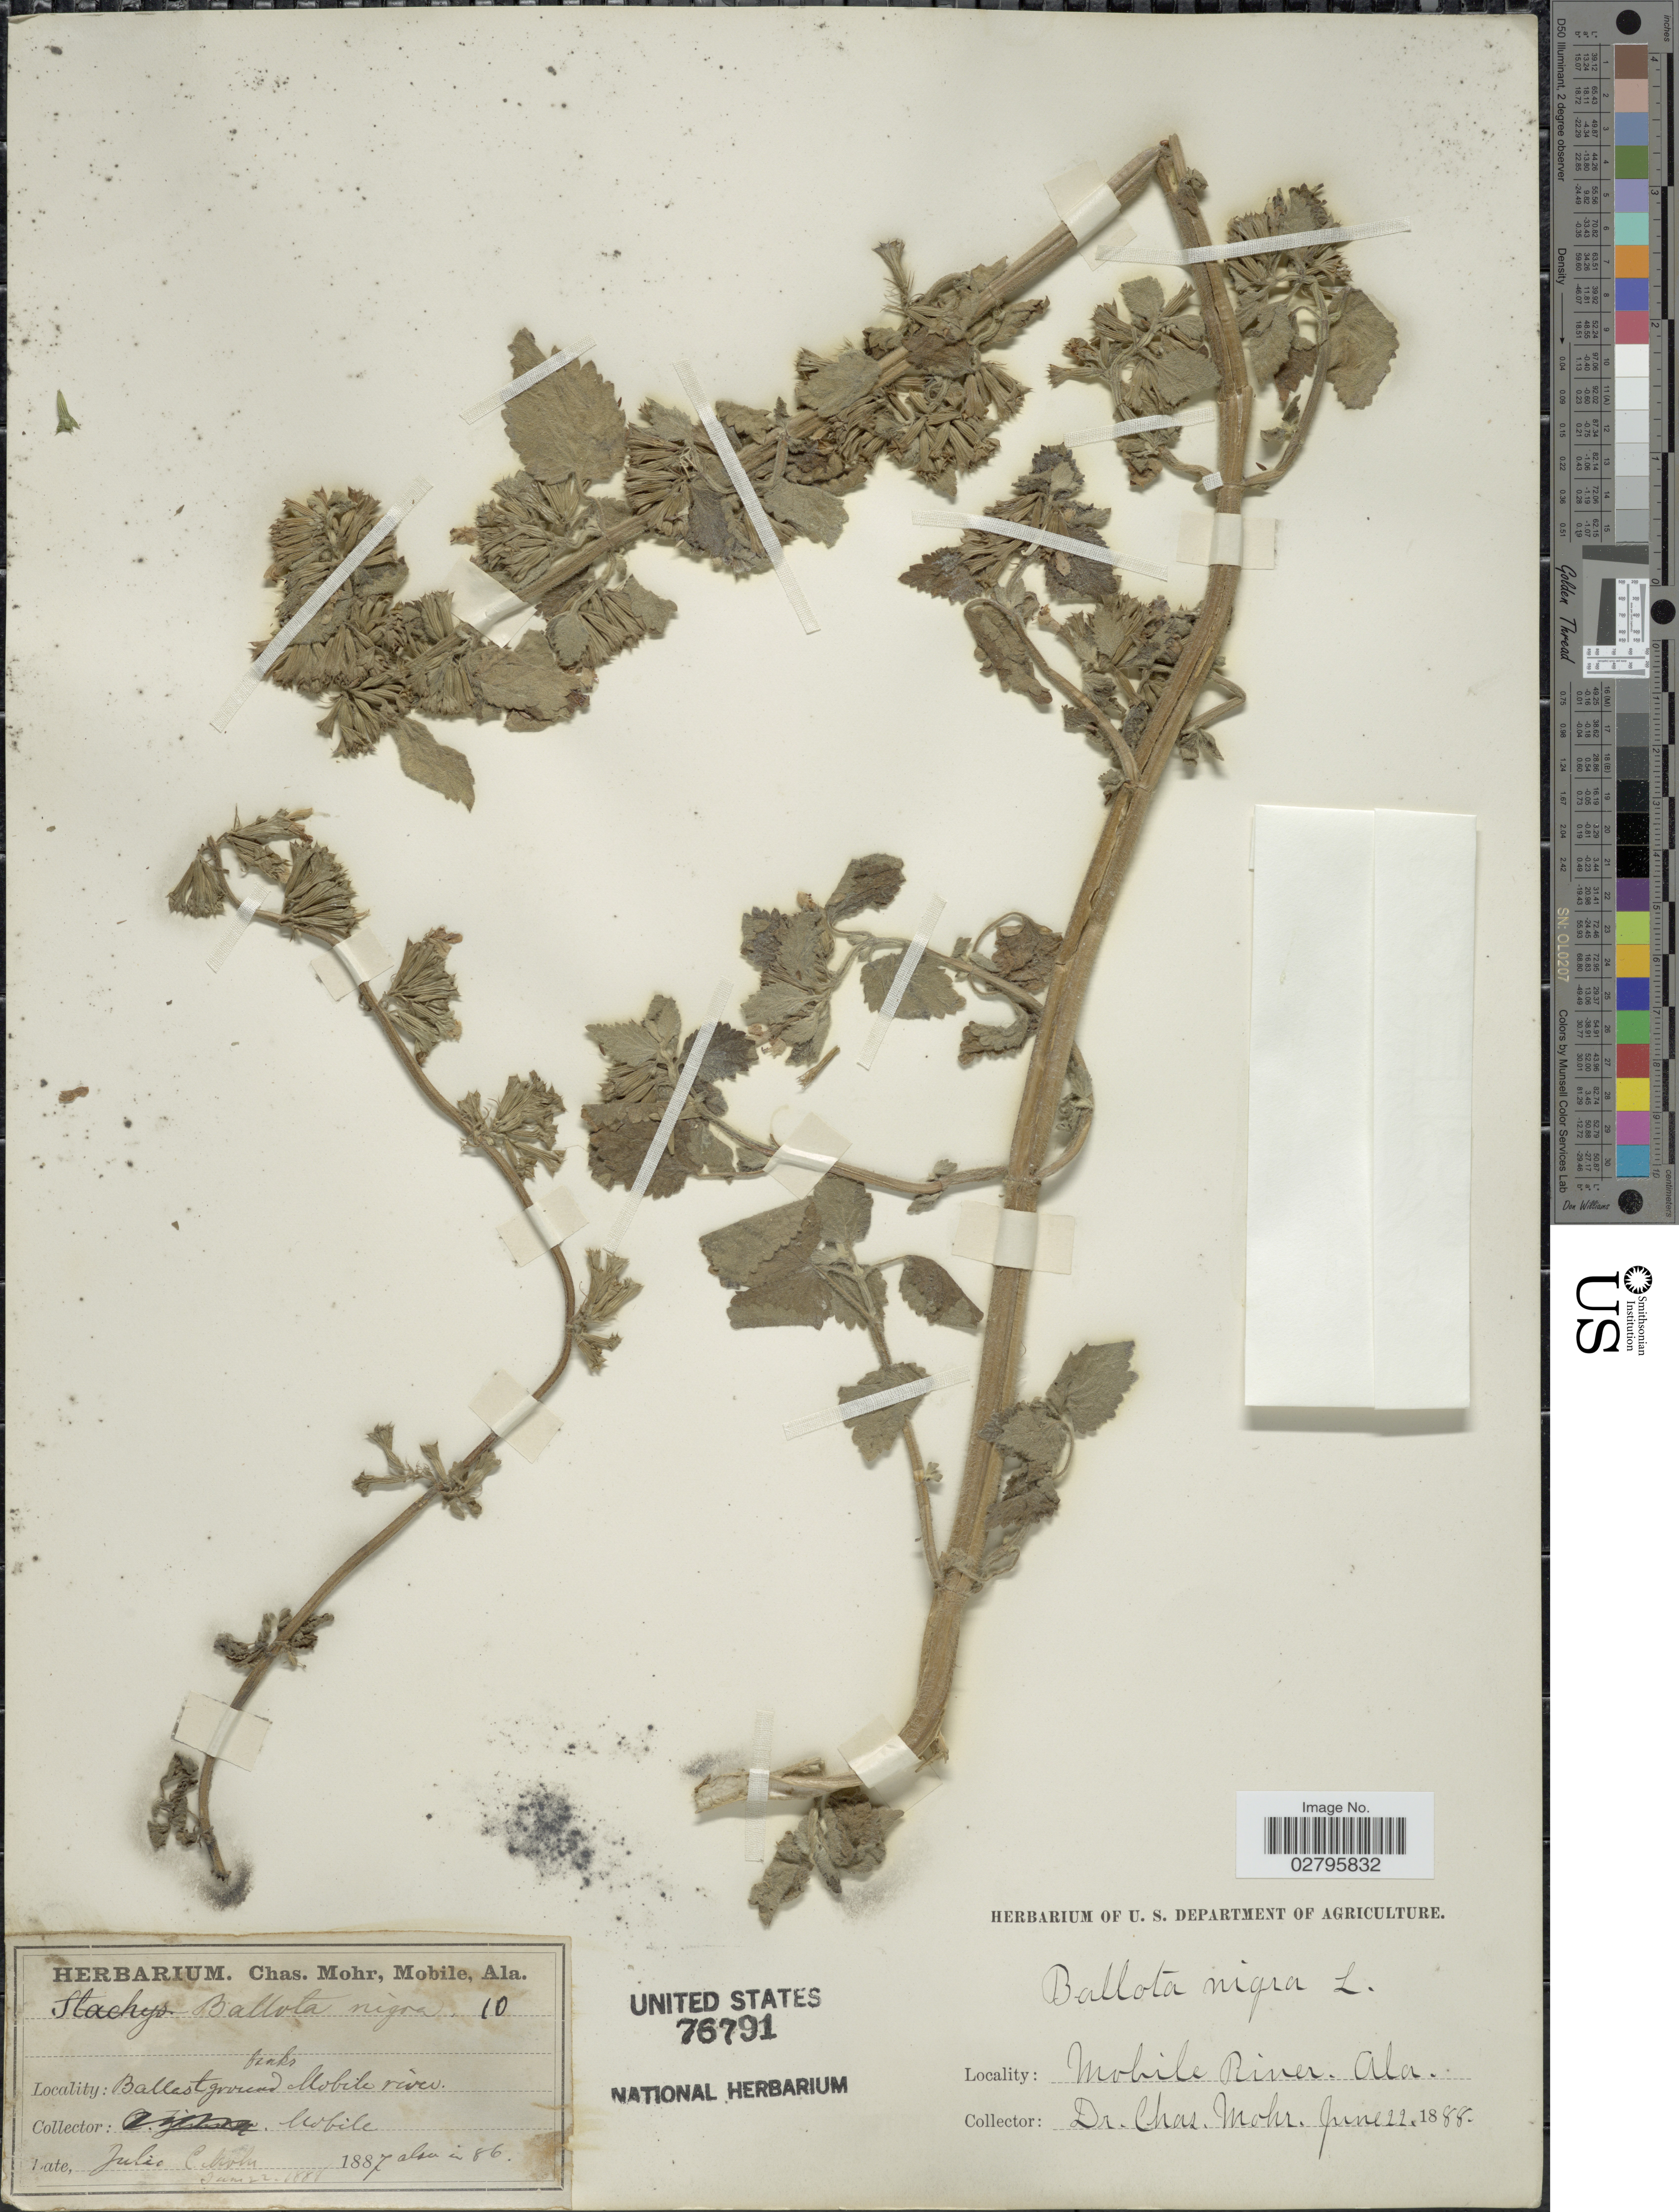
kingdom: Plantae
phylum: Tracheophyta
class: Magnoliopsida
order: Lamiales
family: Lamiaceae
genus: Ballota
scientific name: Ballota nigra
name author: L.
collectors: Mohr, C. T. (herbarium)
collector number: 10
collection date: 1887-07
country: United States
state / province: Alabama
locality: Ballast ground, Mobile river. Mobile.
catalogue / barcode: US 76791